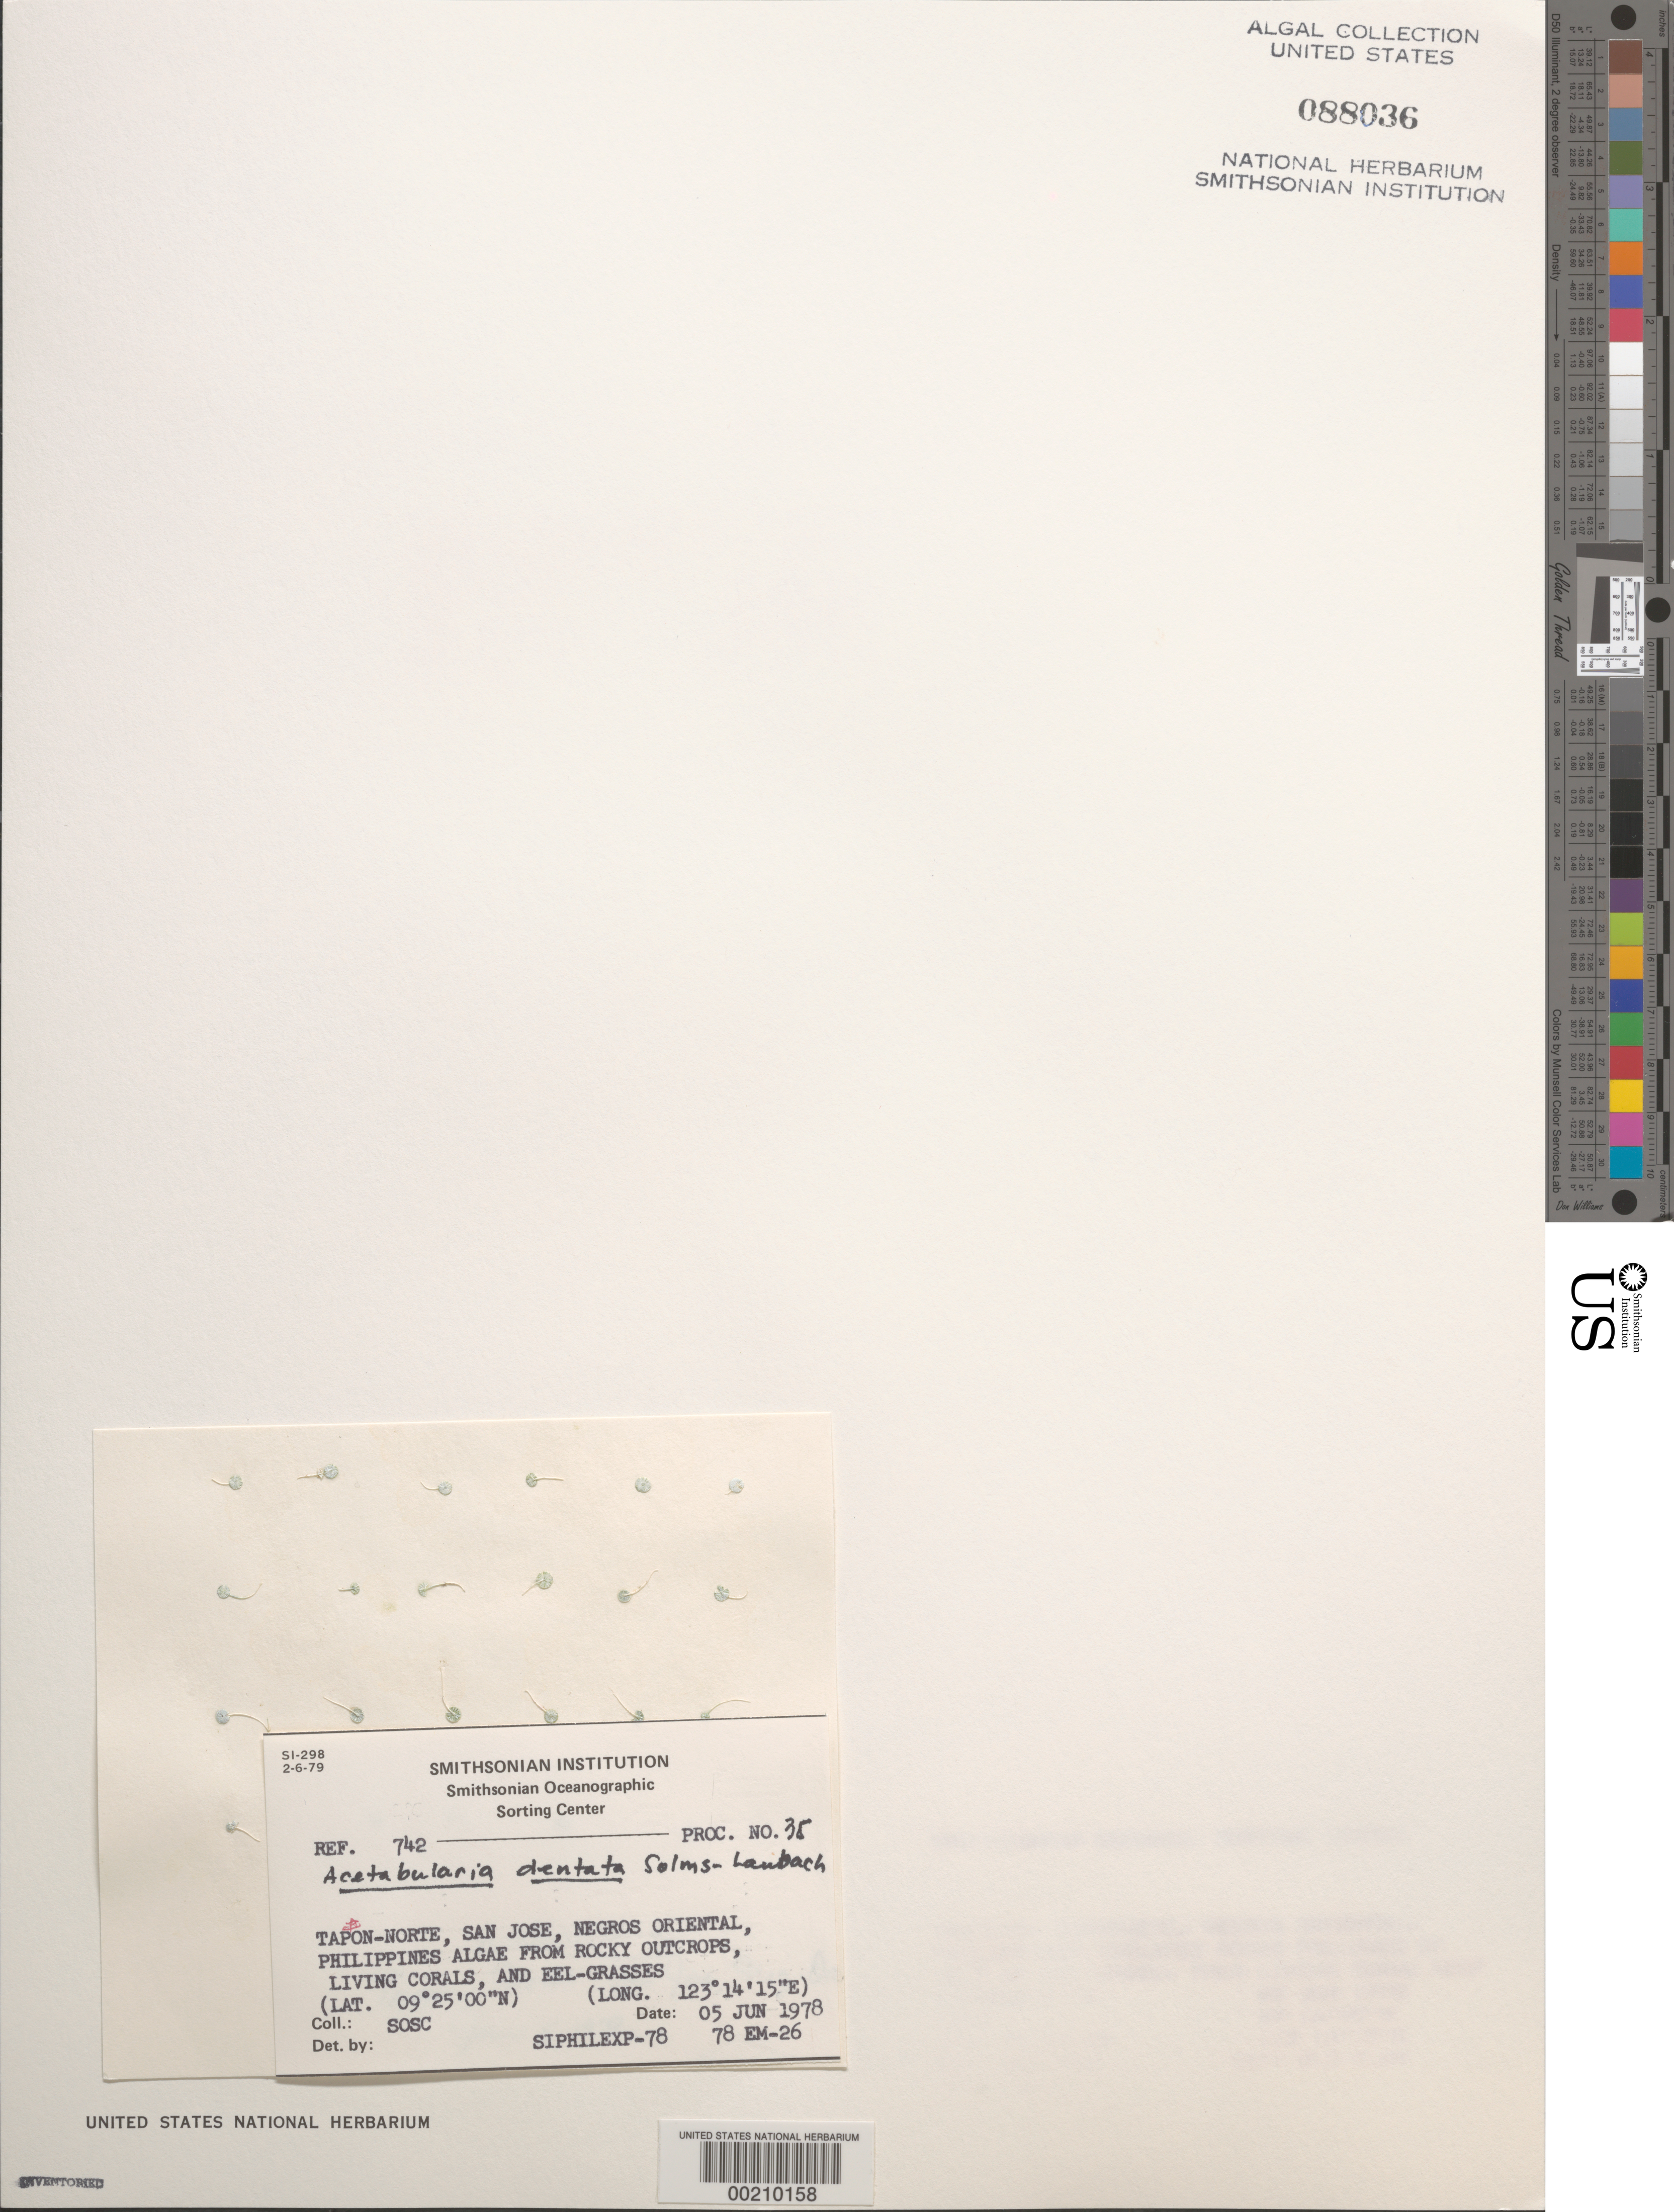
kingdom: Plantae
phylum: Chlorophyta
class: Ulvophyceae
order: Dasycladales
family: Polyphysaceae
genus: Acetabularia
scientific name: Acetabularia dentata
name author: Solms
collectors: SOSC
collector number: Station 78 Em-26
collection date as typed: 05 Jun 1978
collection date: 1978-06-05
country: Philippines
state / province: Central Visayas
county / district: Negros Oriental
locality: Tapon-norte, san jose, negros oriental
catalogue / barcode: US 88036